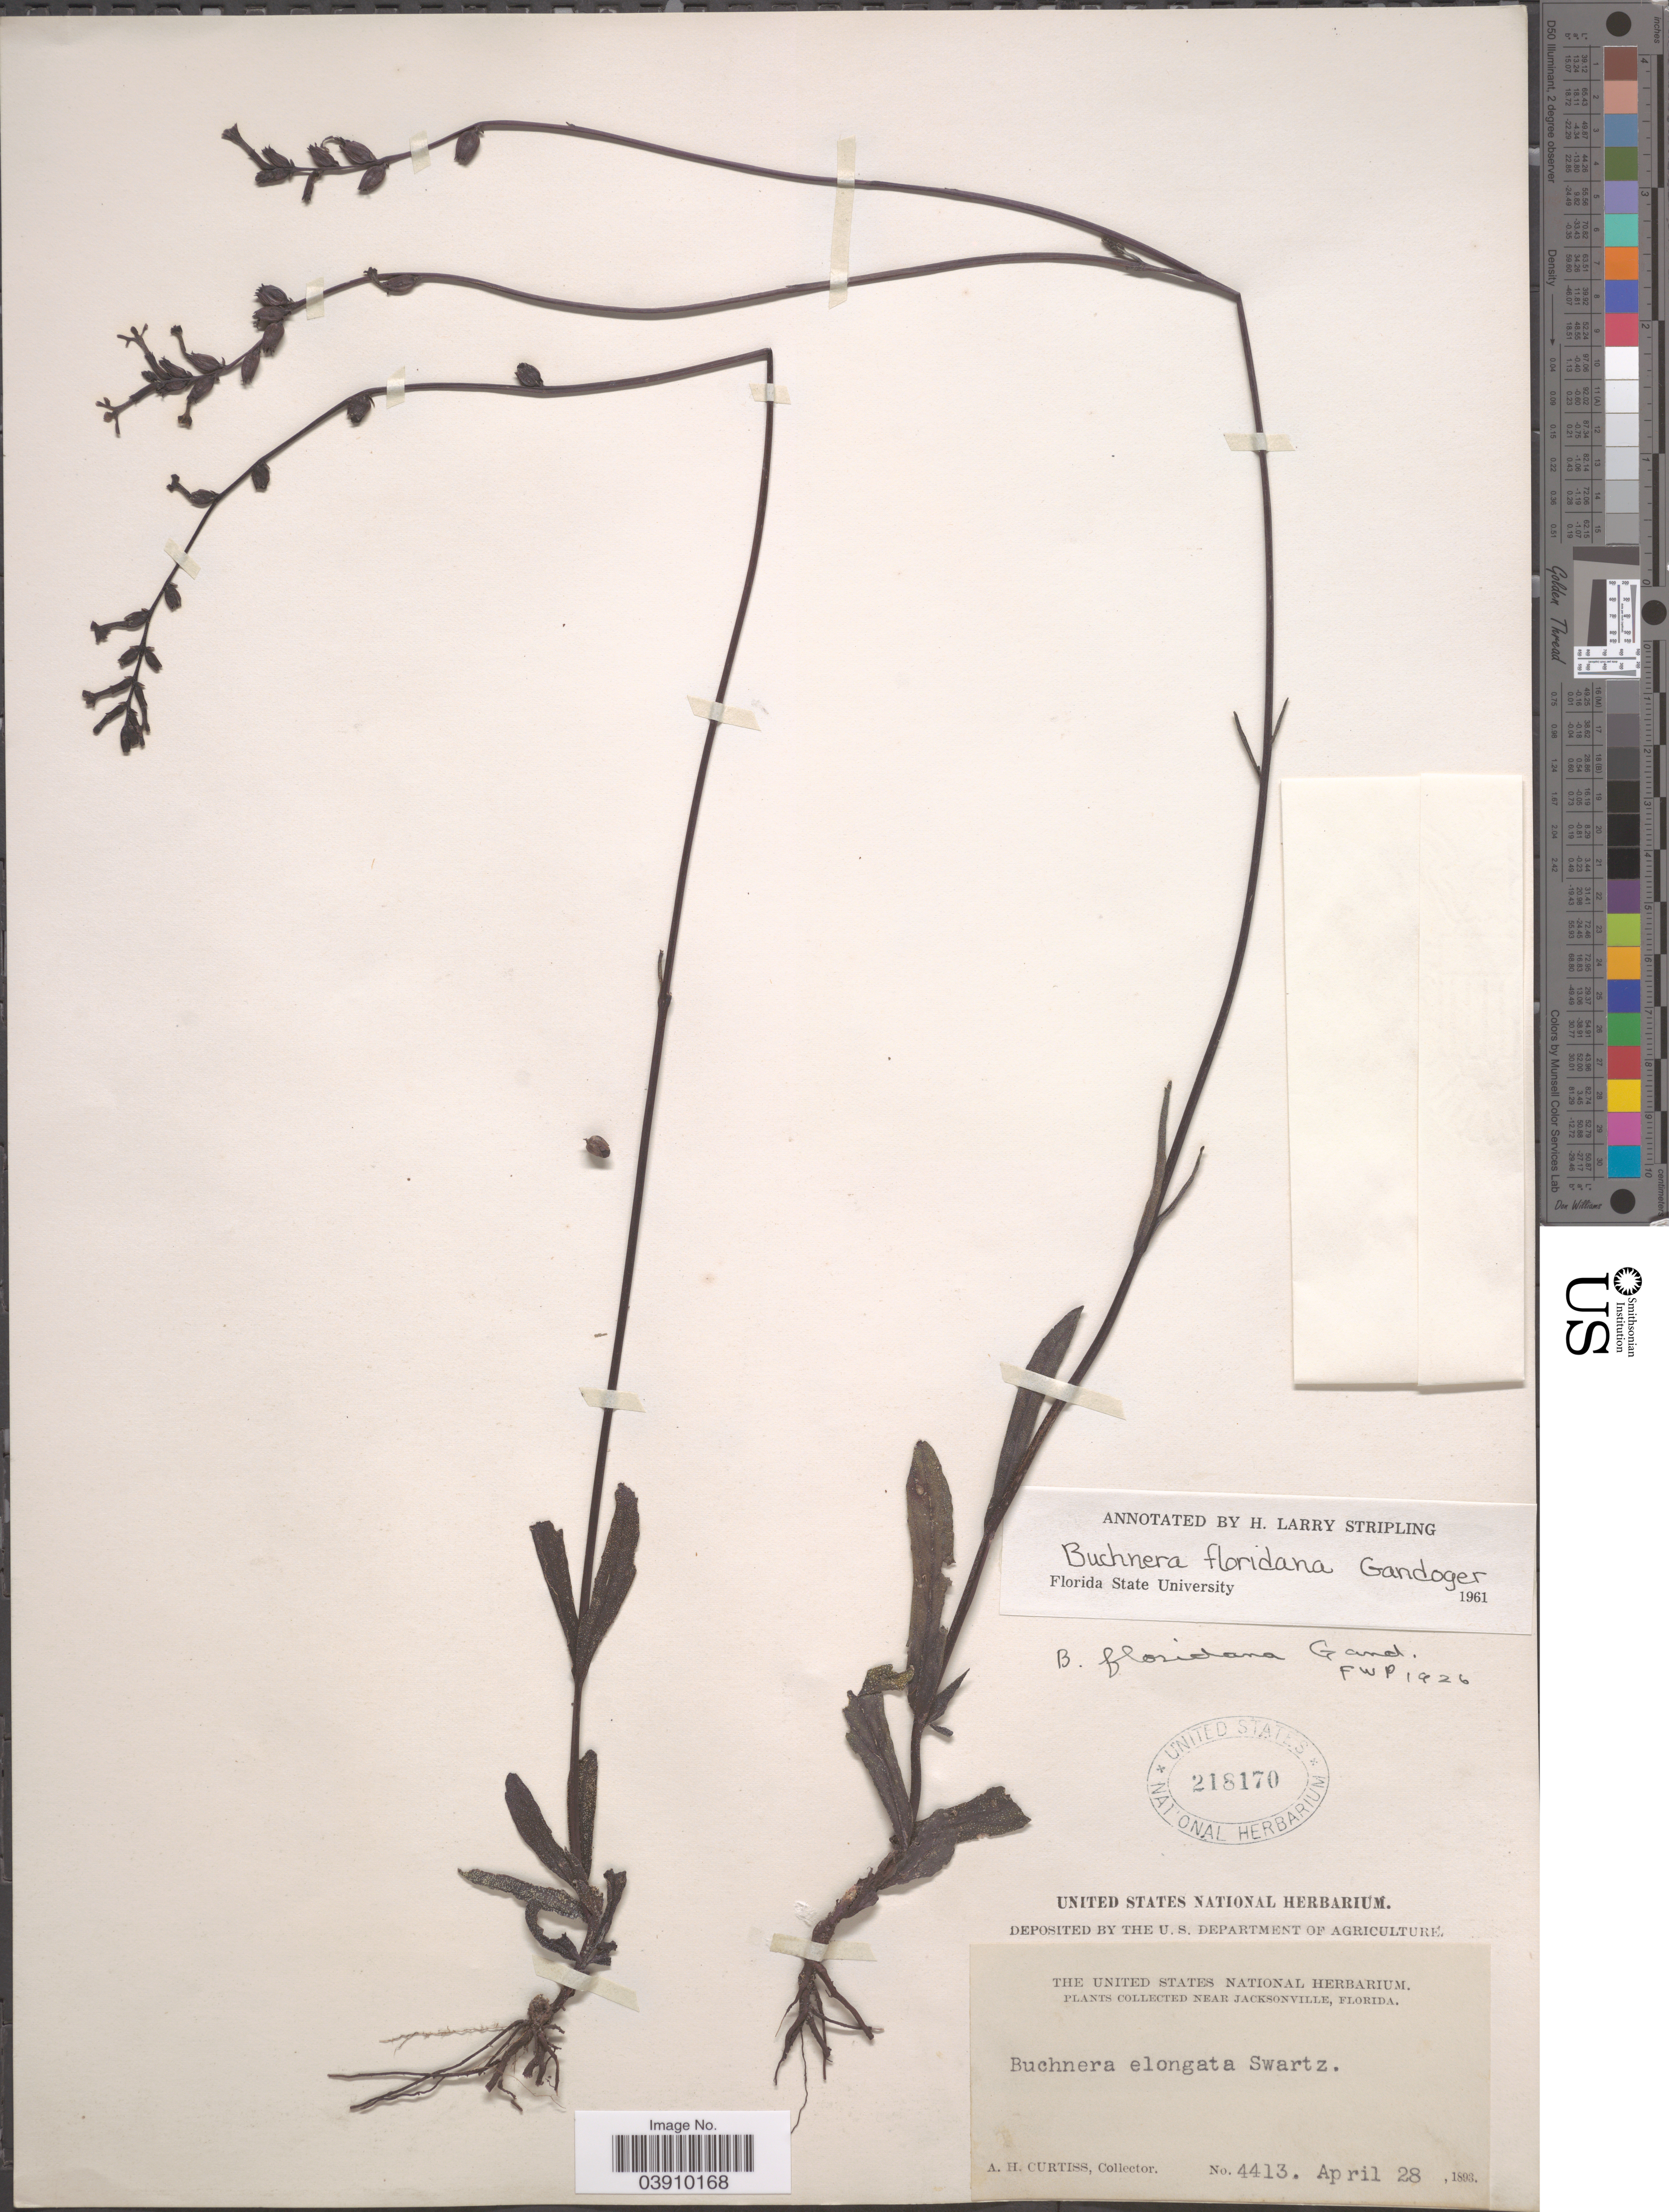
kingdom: Plantae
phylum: Tracheophyta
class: Magnoliopsida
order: Lamiales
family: Orobanchaceae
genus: Buchnera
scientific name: Buchnera floridana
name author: Gand.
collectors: A. H. Curtiss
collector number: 4413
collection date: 1893-04-28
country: United States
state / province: Florida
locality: Near Jacksonville.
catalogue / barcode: US 218170